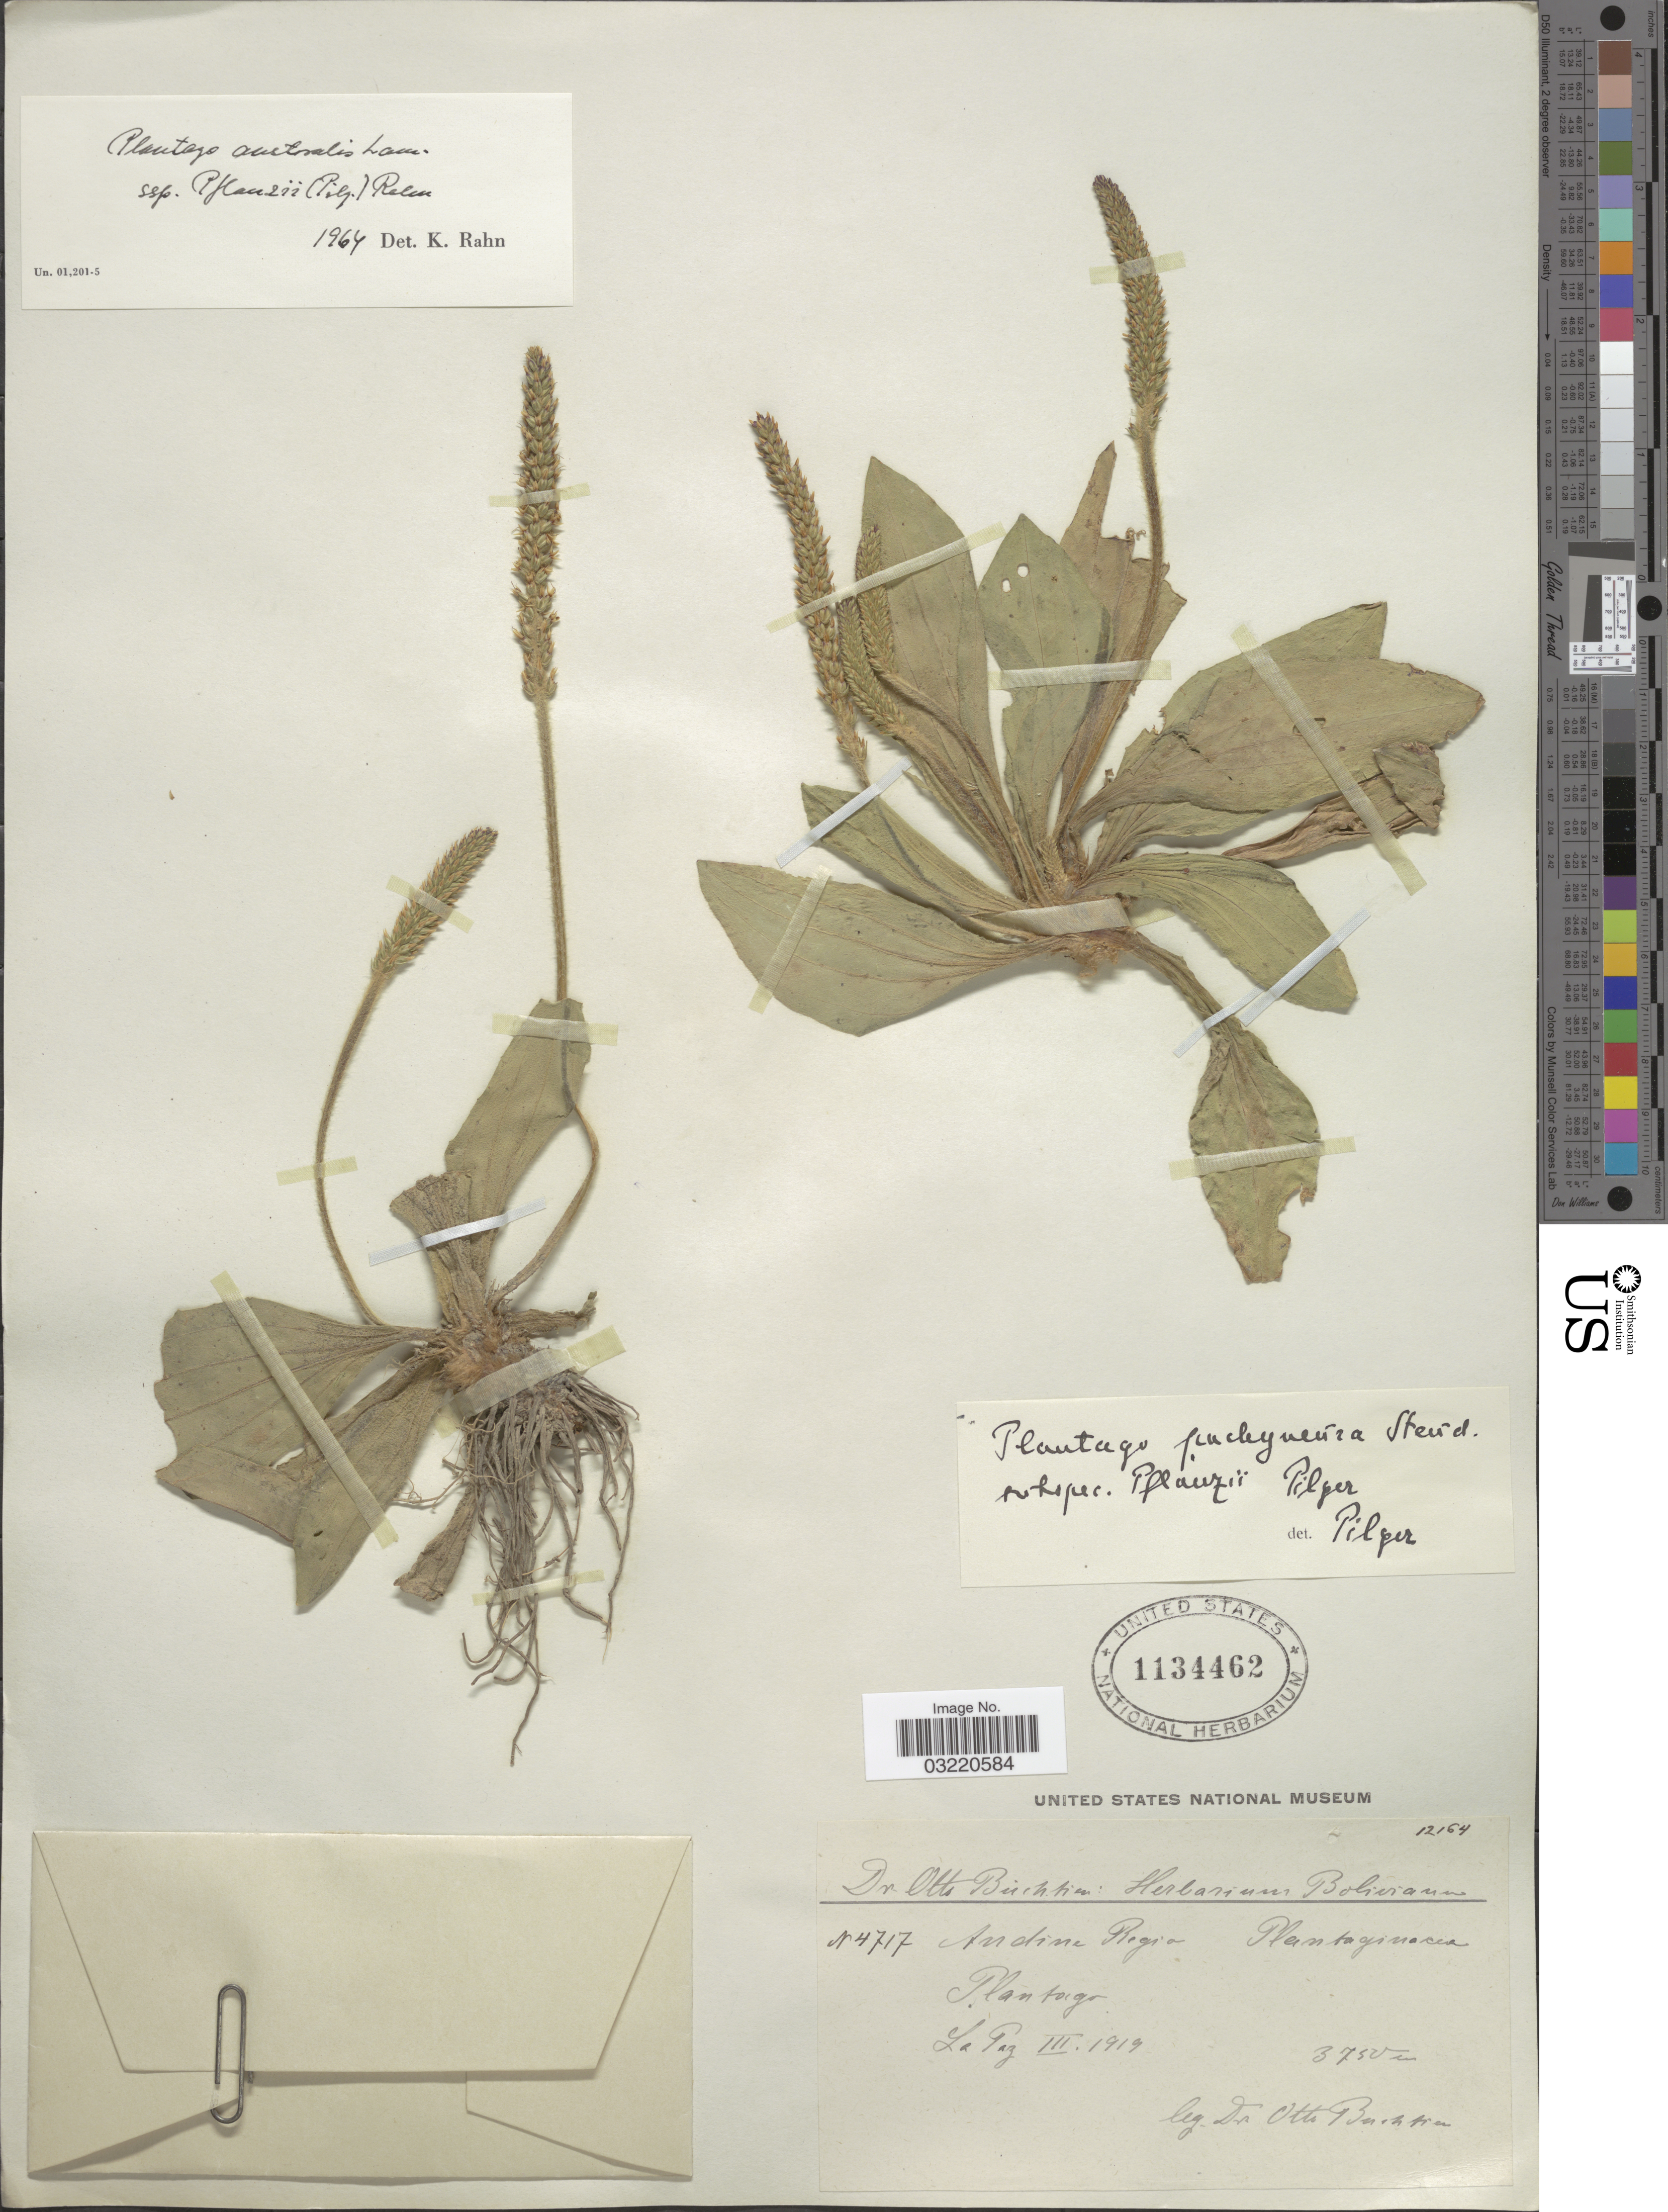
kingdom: Plantae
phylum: Tracheophyta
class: Magnoliopsida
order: Lamiales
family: Plantaginaceae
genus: Plantago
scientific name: Plantago pflanzii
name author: (Pilg.) Rahn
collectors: O. Buchtien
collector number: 4717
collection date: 1919-03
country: Bolivia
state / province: La Paz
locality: Andine Region.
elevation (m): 3750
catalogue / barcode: US 1134462